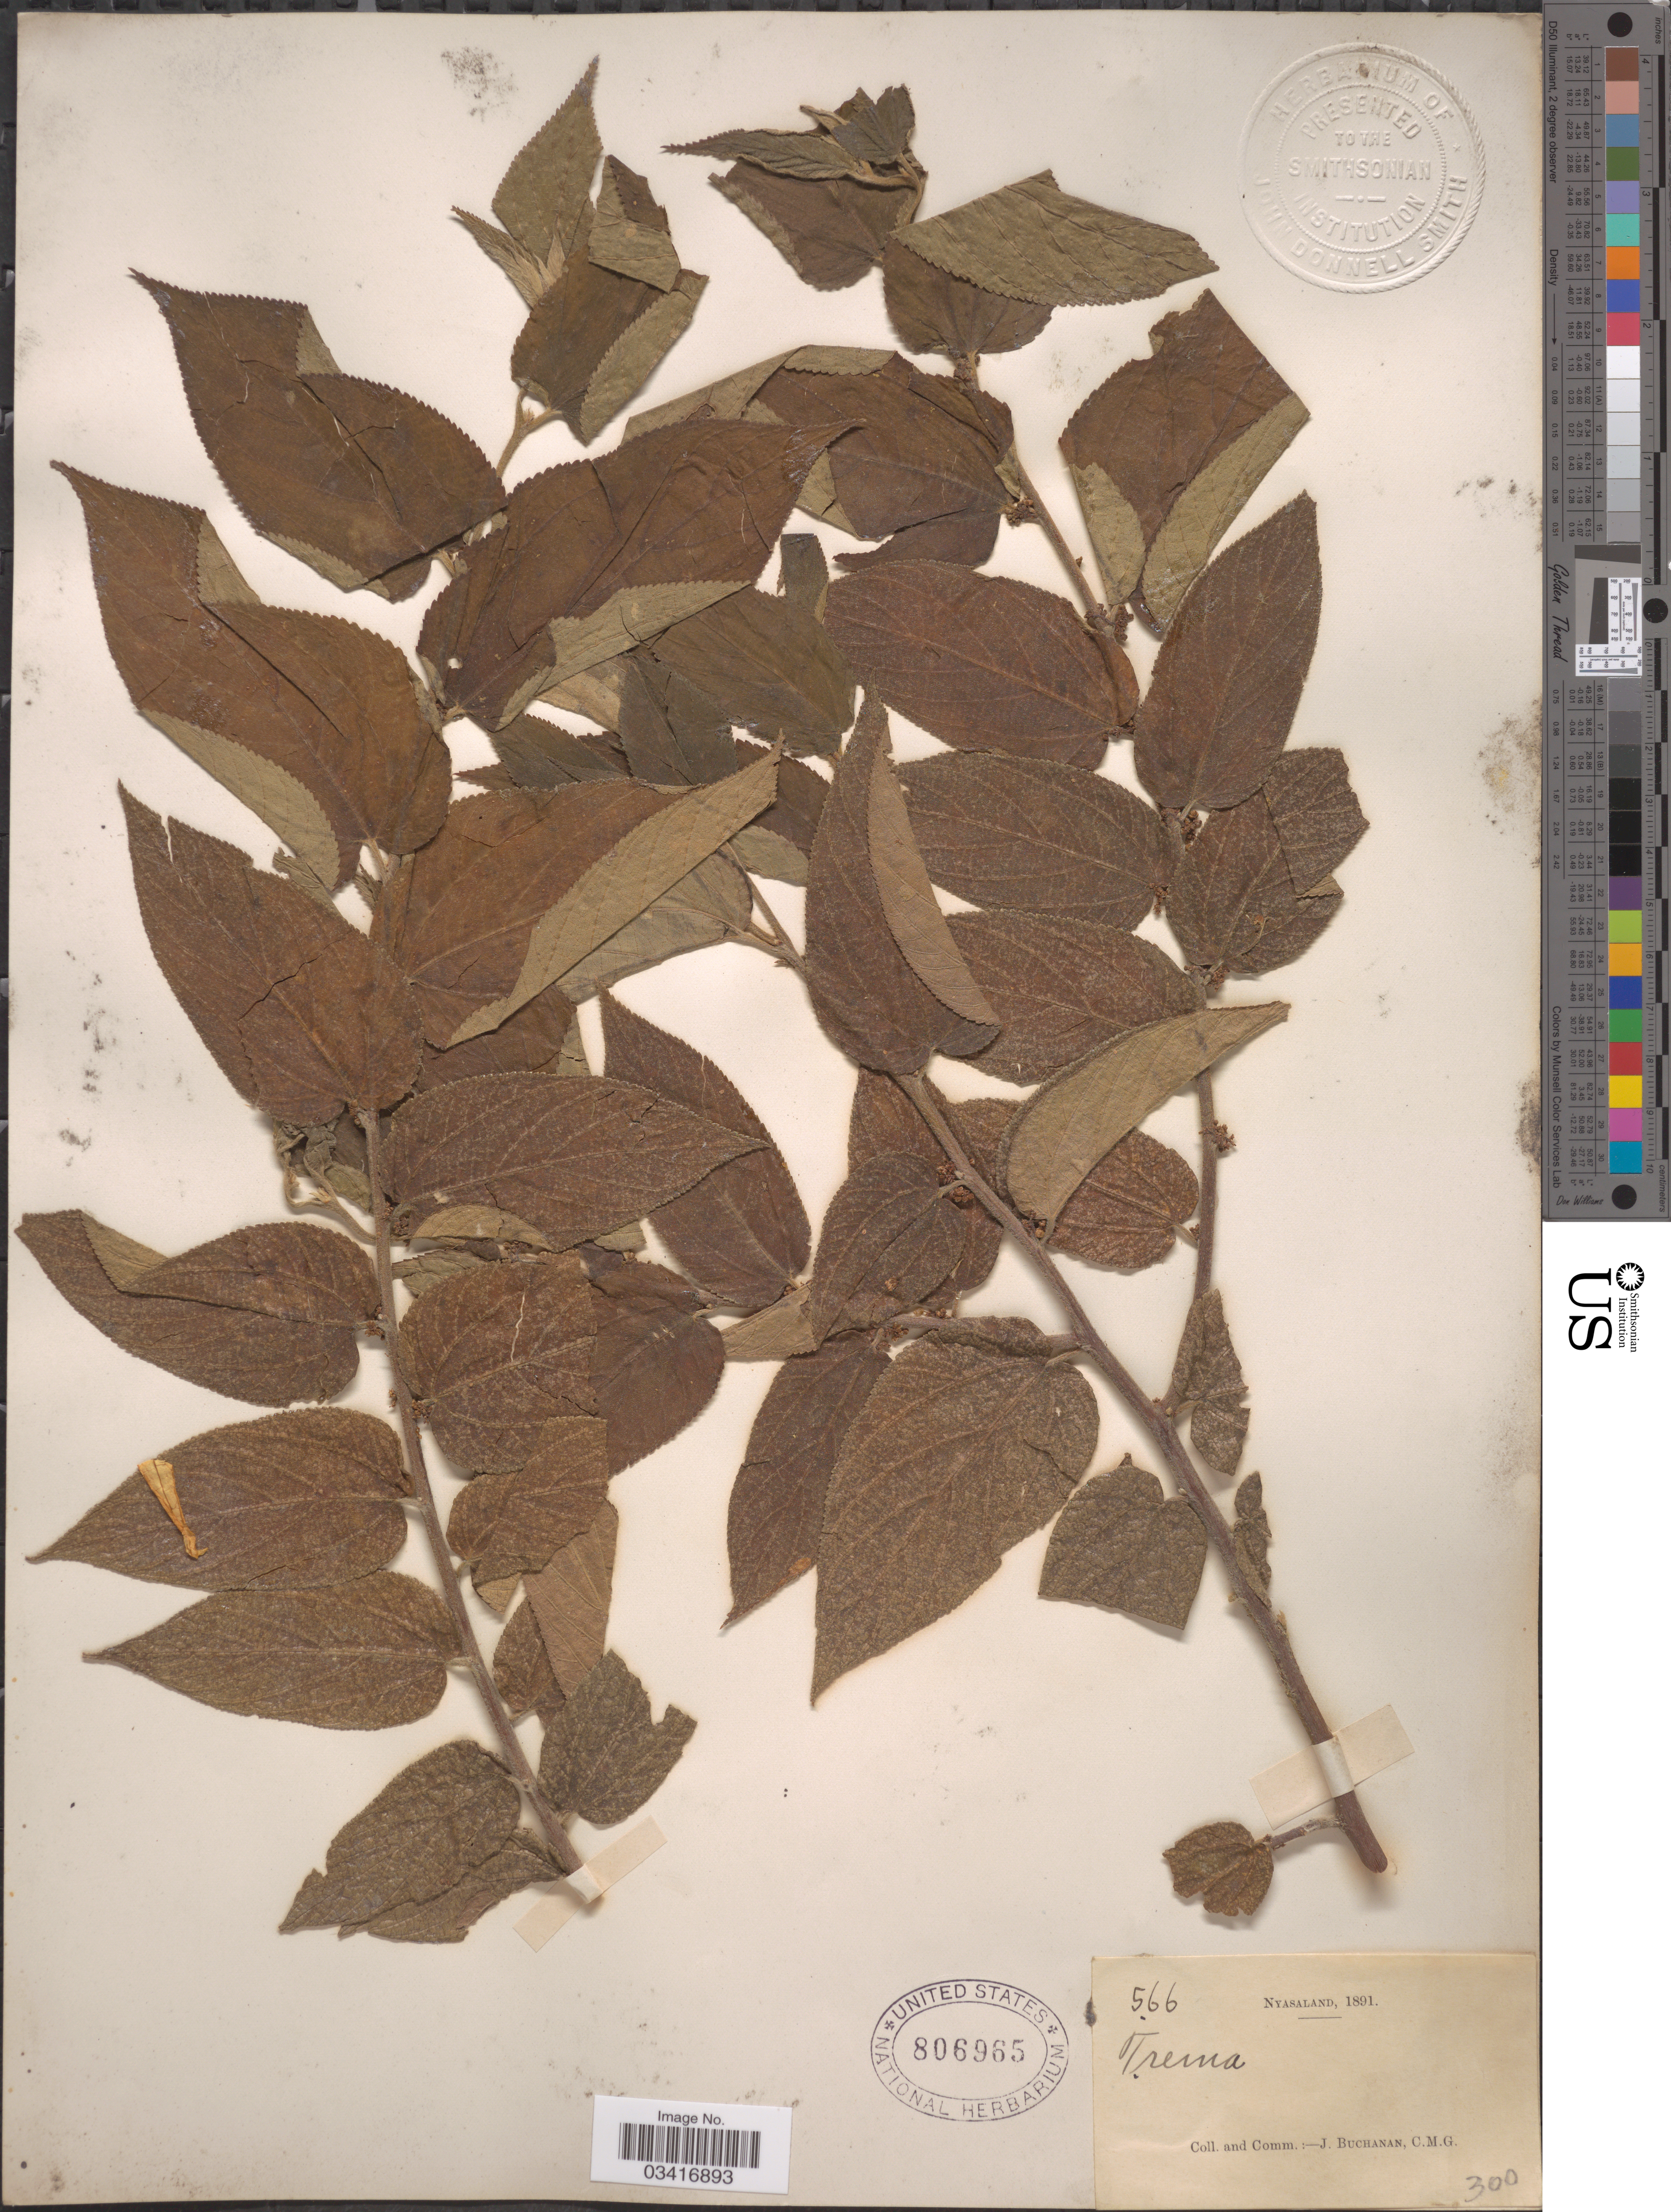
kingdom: Plantae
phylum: Tracheophyta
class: Magnoliopsida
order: Rosales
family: Cannabaceae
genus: Trema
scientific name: Trema sp.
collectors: J. Buchanan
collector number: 566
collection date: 1891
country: Malawi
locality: Nyasaland.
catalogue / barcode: US 806965